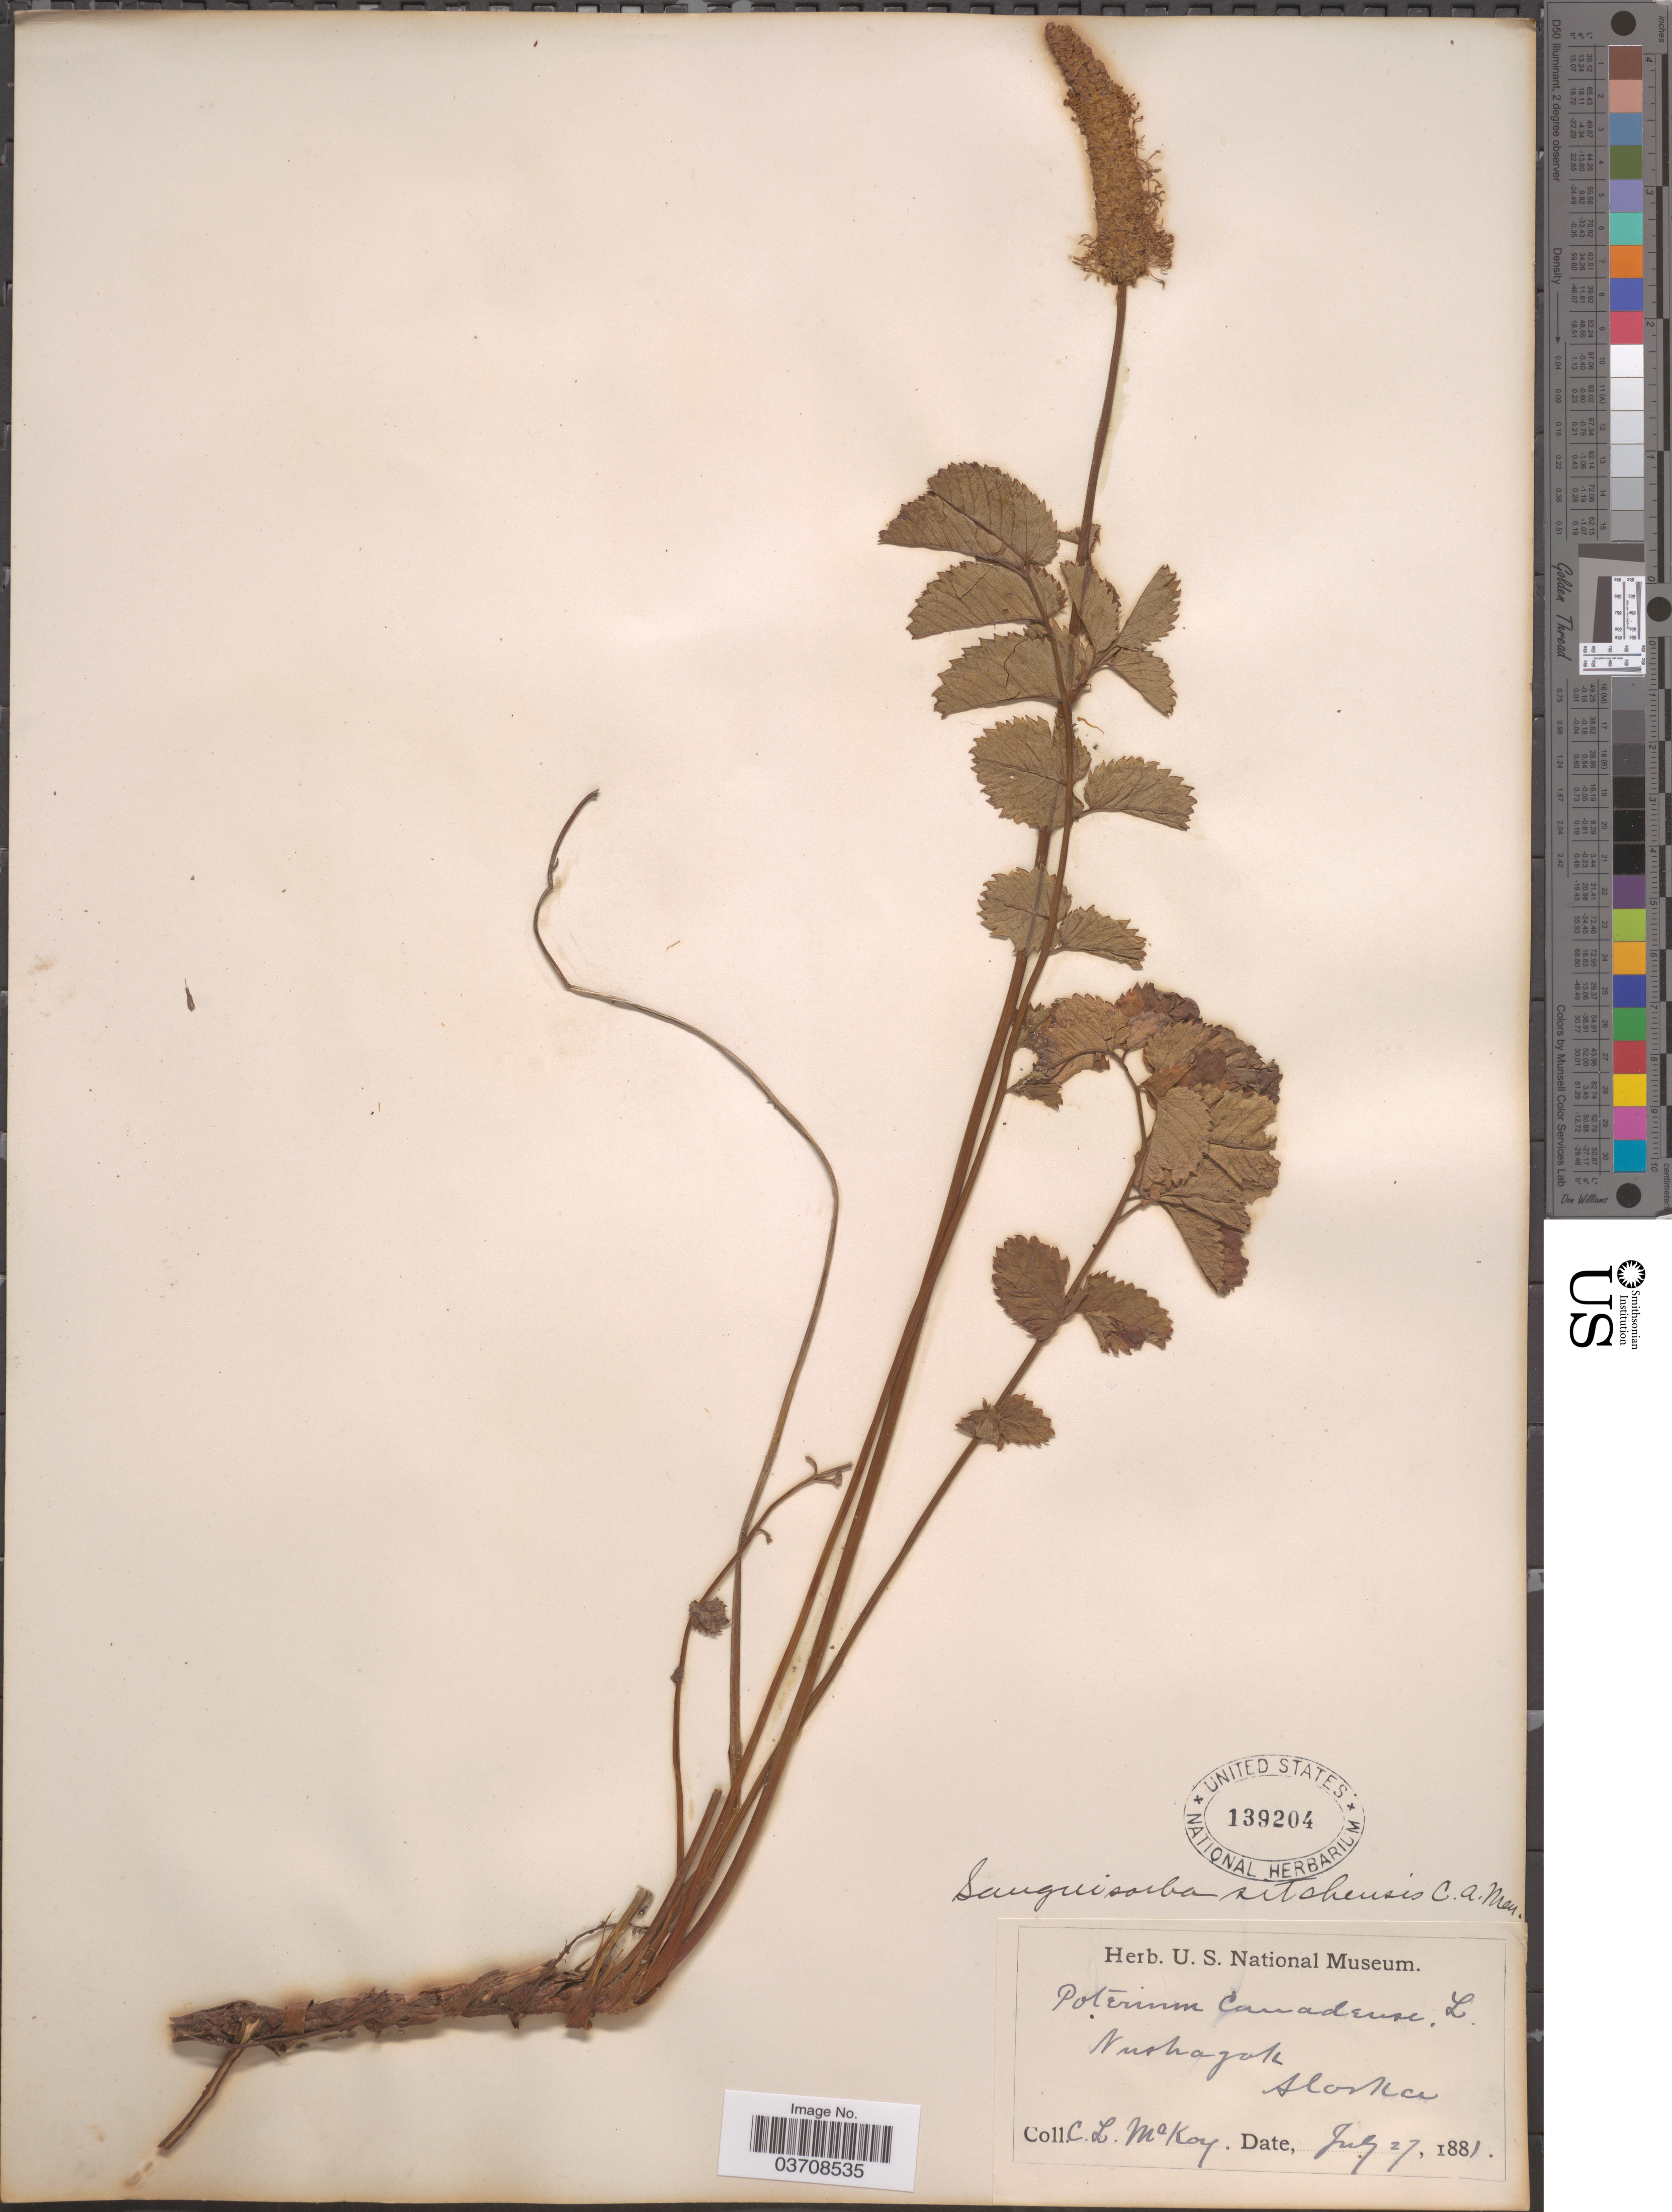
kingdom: Plantae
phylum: Tracheophyta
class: Magnoliopsida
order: Rosales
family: Rosaceae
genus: Sanguisorba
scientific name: Sanguisorba stipulata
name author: Raf.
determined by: Strong, Mark T., (BOT), Smithsonian Institution - National Museum of Natural History (UNITED STATES)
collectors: C. McKay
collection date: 1881-07-27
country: United States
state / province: Alaska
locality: Nushagak.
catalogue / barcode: US 139204